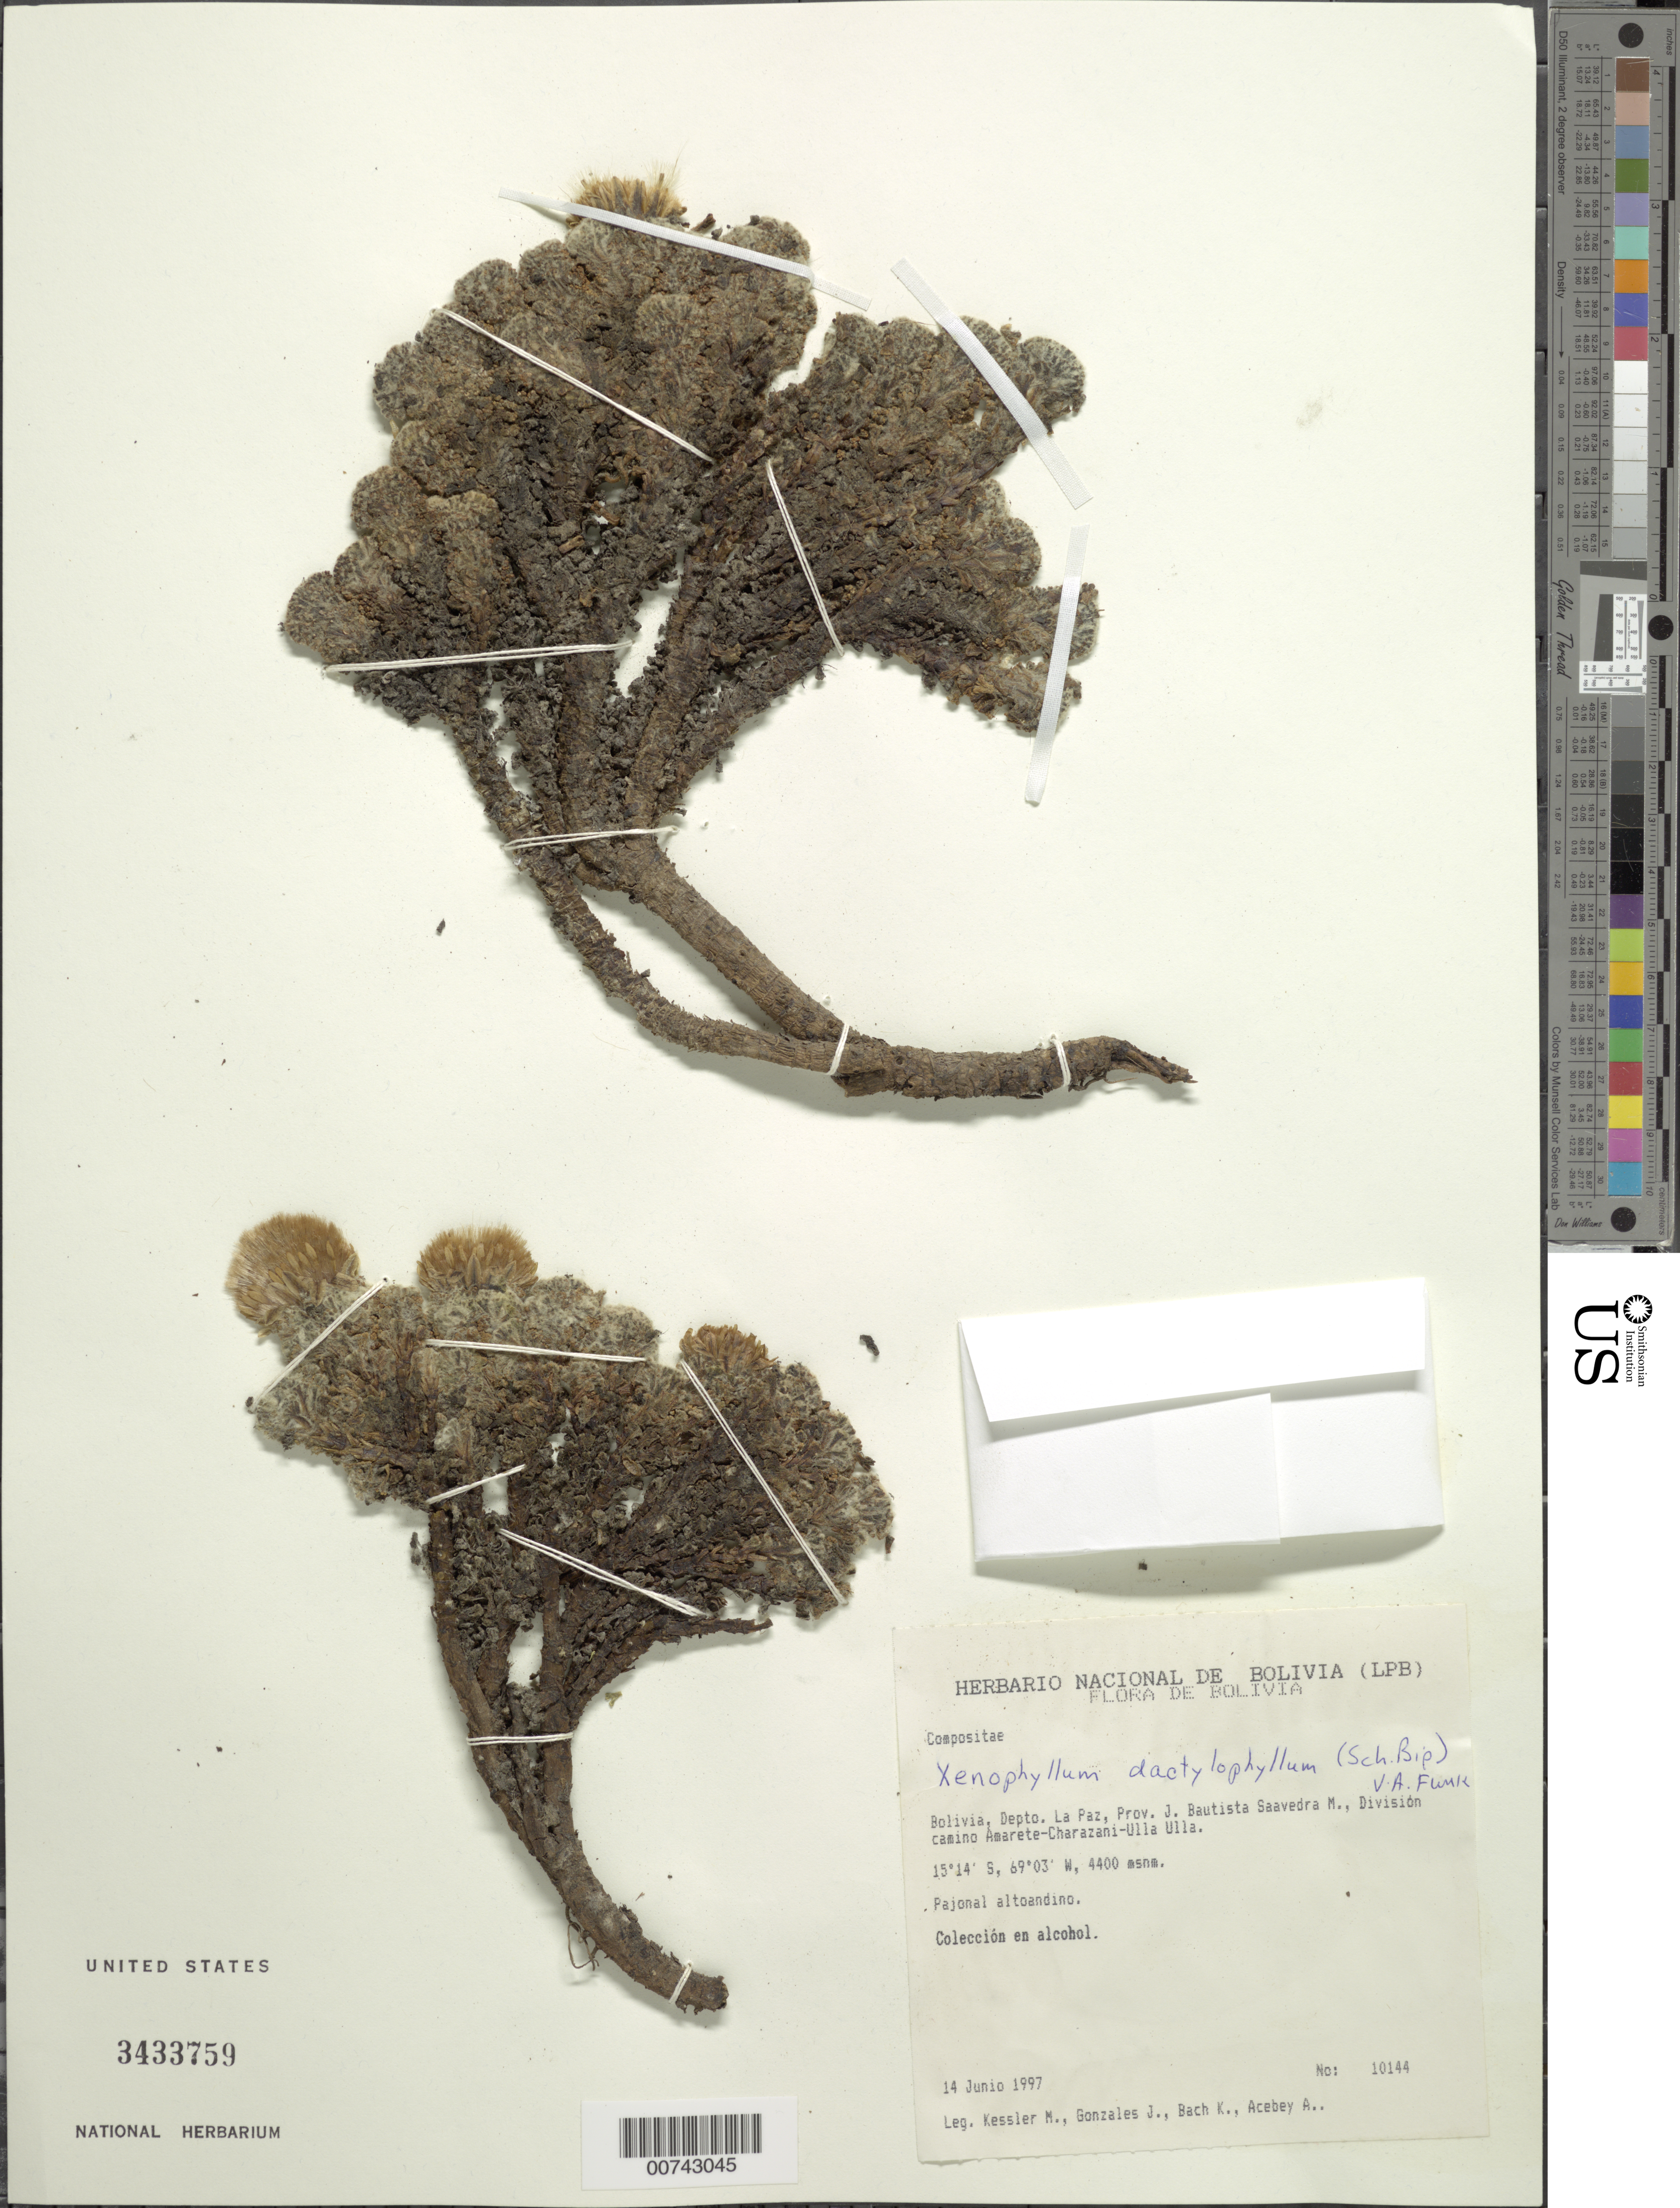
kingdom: Plantae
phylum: Tracheophyta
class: Magnoliopsida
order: Asterales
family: Asteraceae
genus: Xenophyllum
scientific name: Xenophyllum dactylophyllum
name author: (Sch. Bip.) V.A. Funk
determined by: Funk, Vicki A., (BOT), Smithsonian Institution - National Museum of Natural History (UNITED STATES)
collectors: M. Kessler, J. Gonzales, K. Bach & A. Acebey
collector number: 10144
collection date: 1997-06-14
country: Bolivia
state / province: La Paz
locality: J. Bautista Saavedra, Division camino Amarete-Charazani-Ulla Ulla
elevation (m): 4400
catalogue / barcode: US 3433759